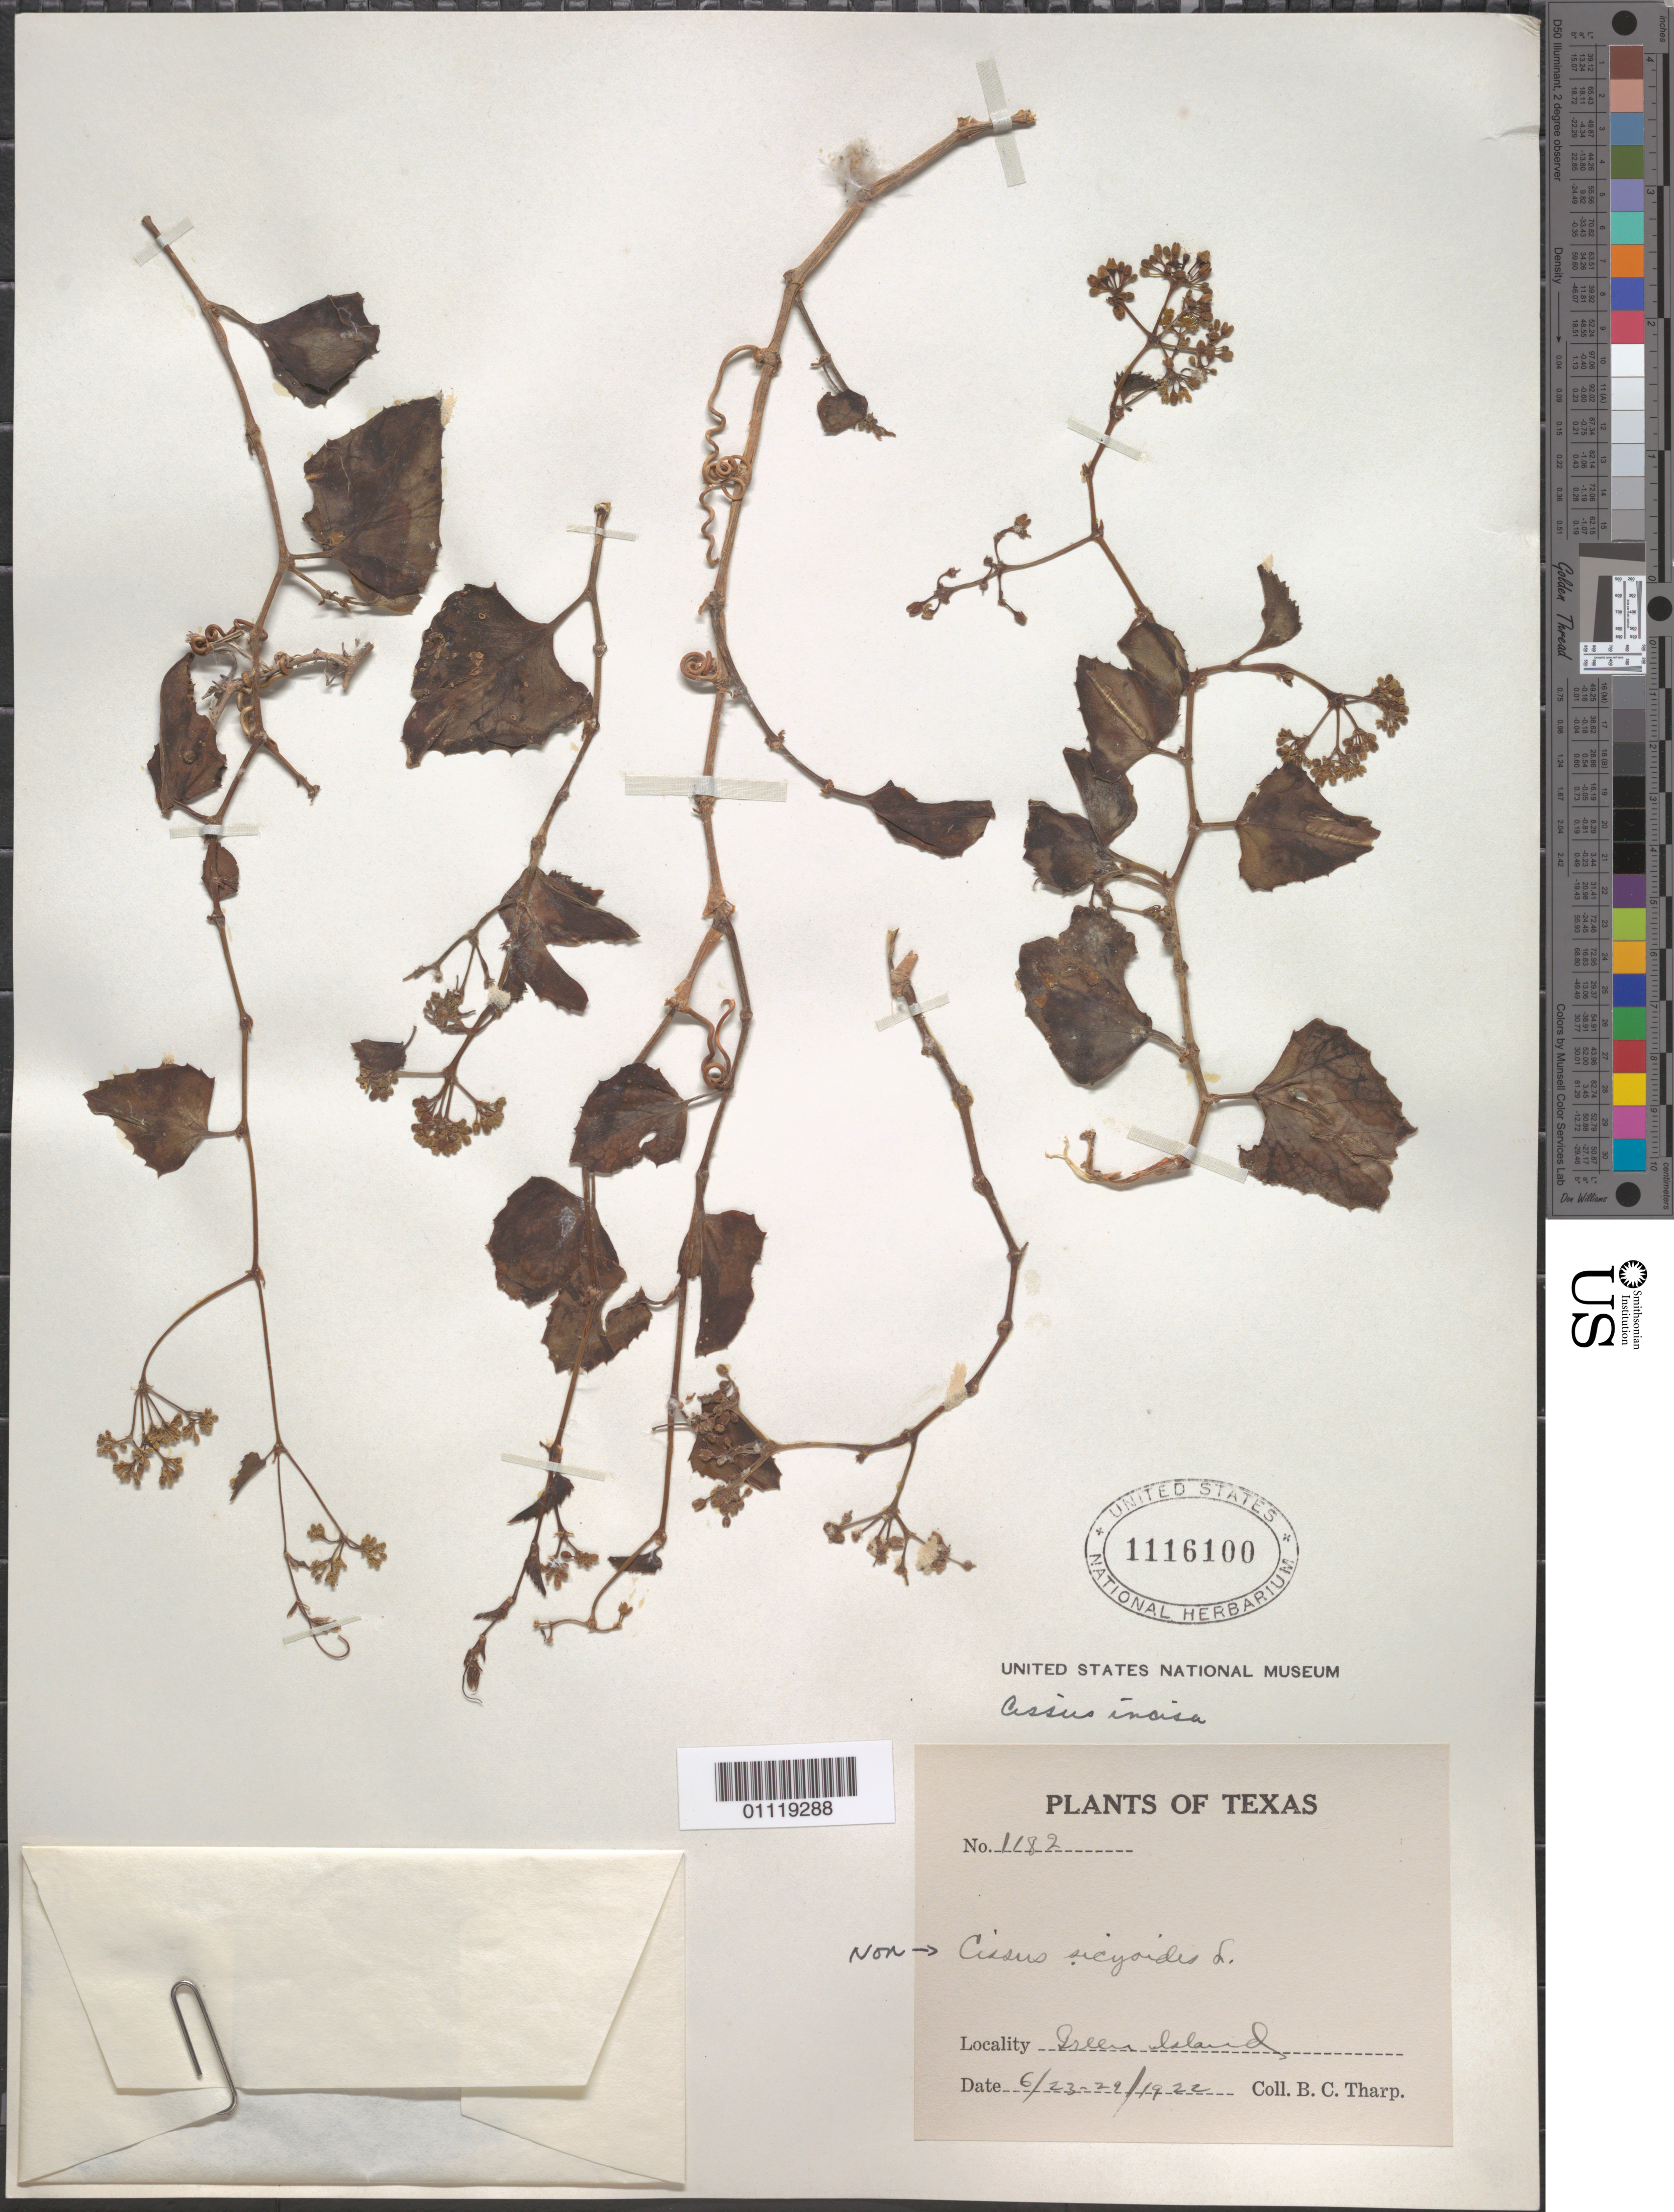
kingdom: Plantae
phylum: Tracheophyta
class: Magnoliopsida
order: Vitales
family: Vitaceae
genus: Cissus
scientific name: Cissus incisa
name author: Des Moul.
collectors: B. C. Tharp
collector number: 1182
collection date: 1922-06-23/1922-06-29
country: United States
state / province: Texas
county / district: Cameron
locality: Green Island.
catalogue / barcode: US 1116100